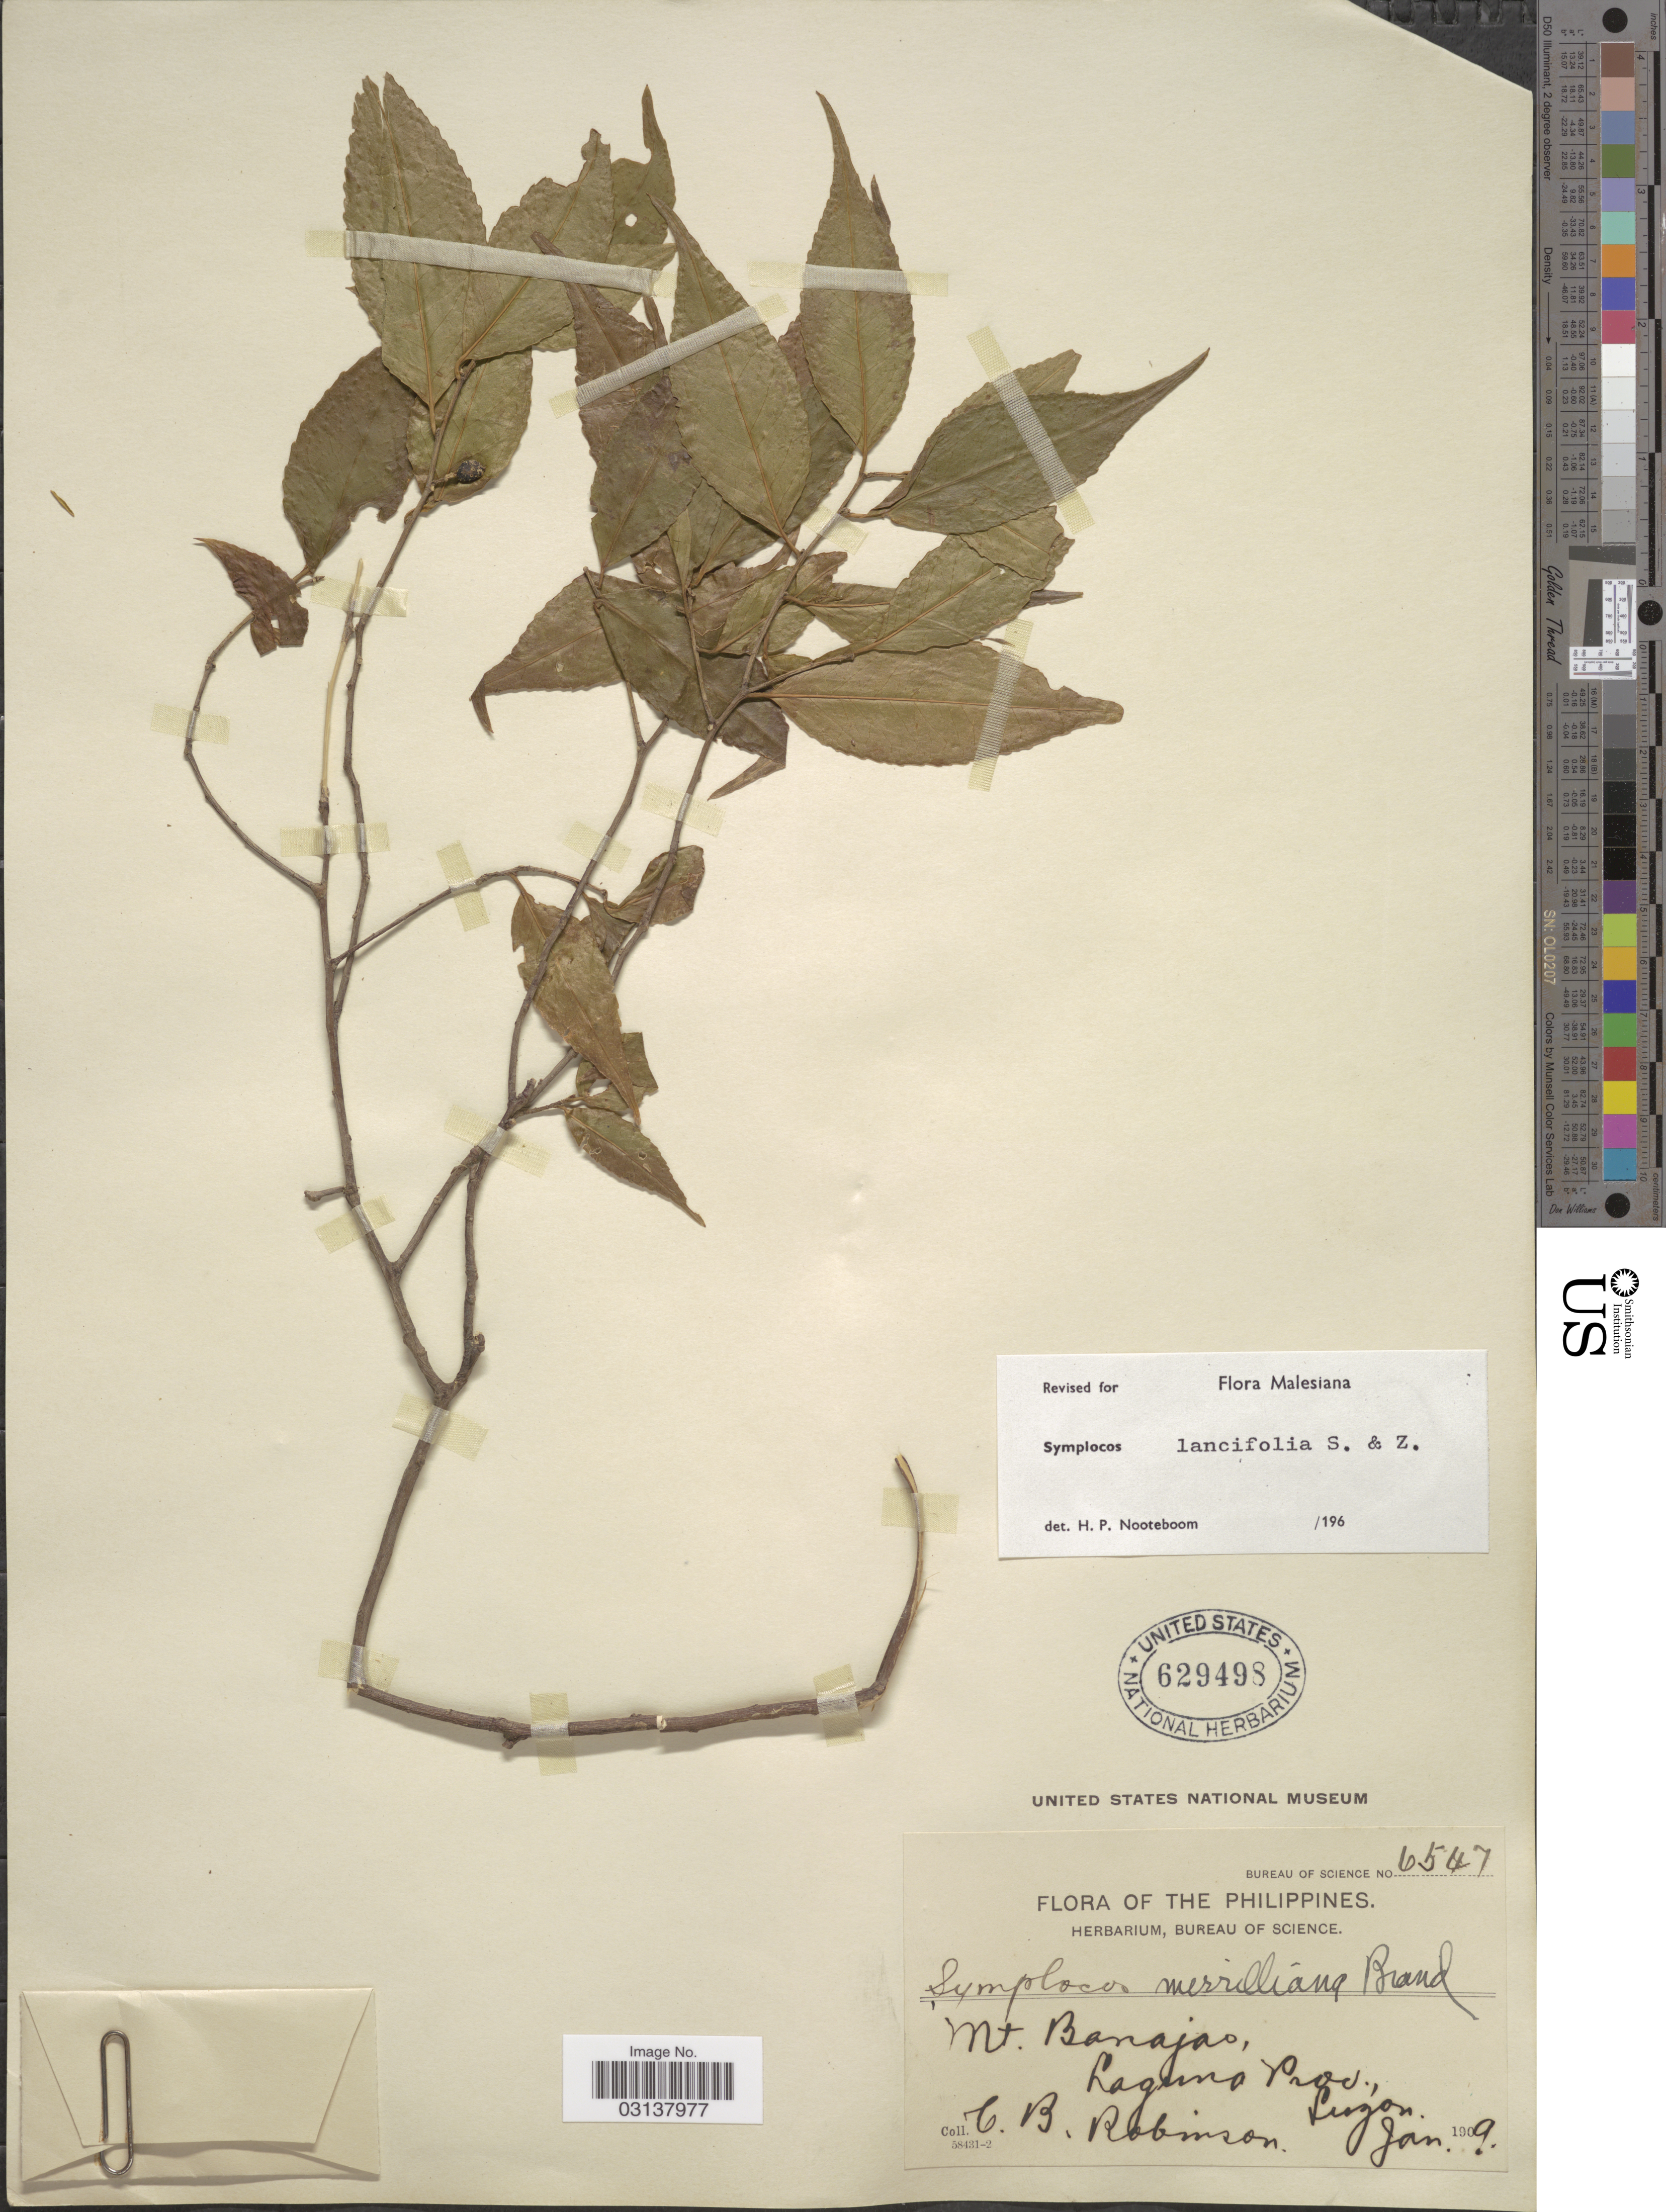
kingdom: Plantae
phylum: Tracheophyta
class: Magnoliopsida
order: Ericales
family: Symplocaceae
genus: Symplocos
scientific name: Symplocos lancifolia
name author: Siebert & Zucc.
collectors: C. Robinson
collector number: Bureau of Science 6547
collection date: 1909-01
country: Philippines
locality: The Philippines. Mt. Banajao, Laguna Prov., Luzon.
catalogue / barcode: US 629498